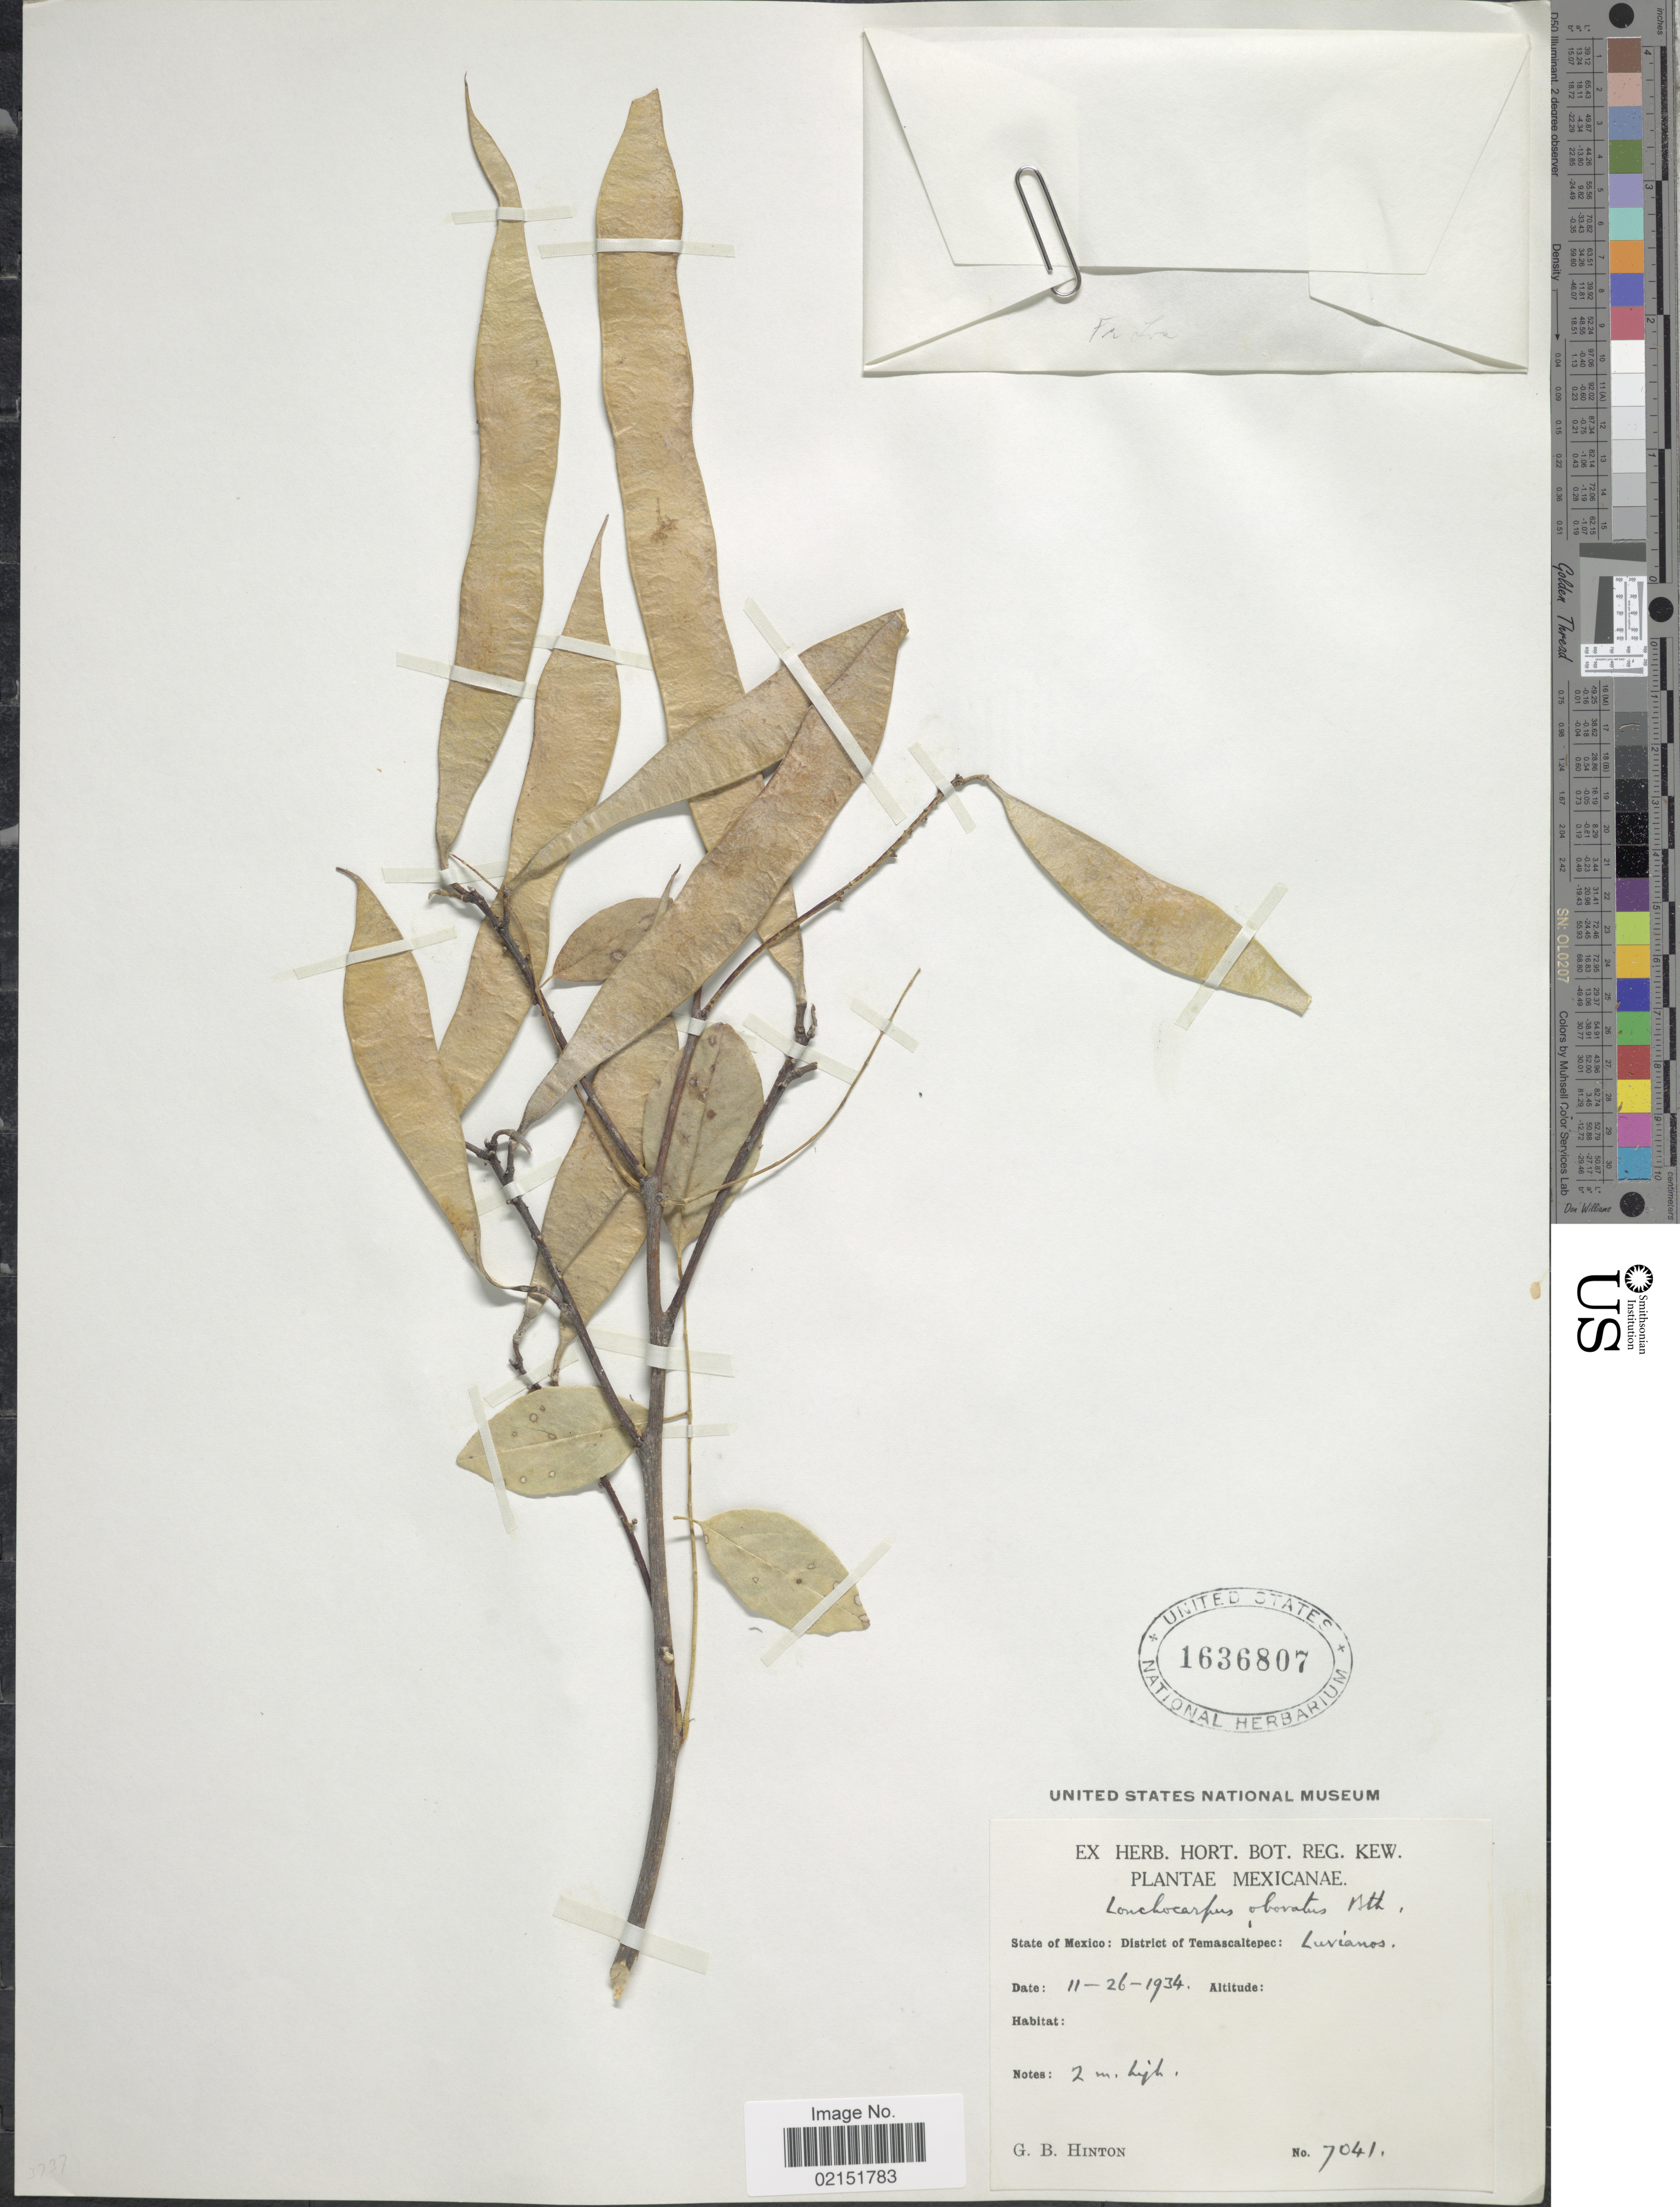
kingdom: Plantae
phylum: Tracheophyta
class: Magnoliopsida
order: Fabales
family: Fabaceae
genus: Lonchocarpus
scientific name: Lonchocarpus obovatus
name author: Benth.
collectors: G. B. Hinton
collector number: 7041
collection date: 1934-11-26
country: Mexico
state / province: México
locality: Distritct of Temascaltepec: Luvianos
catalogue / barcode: US 1636807